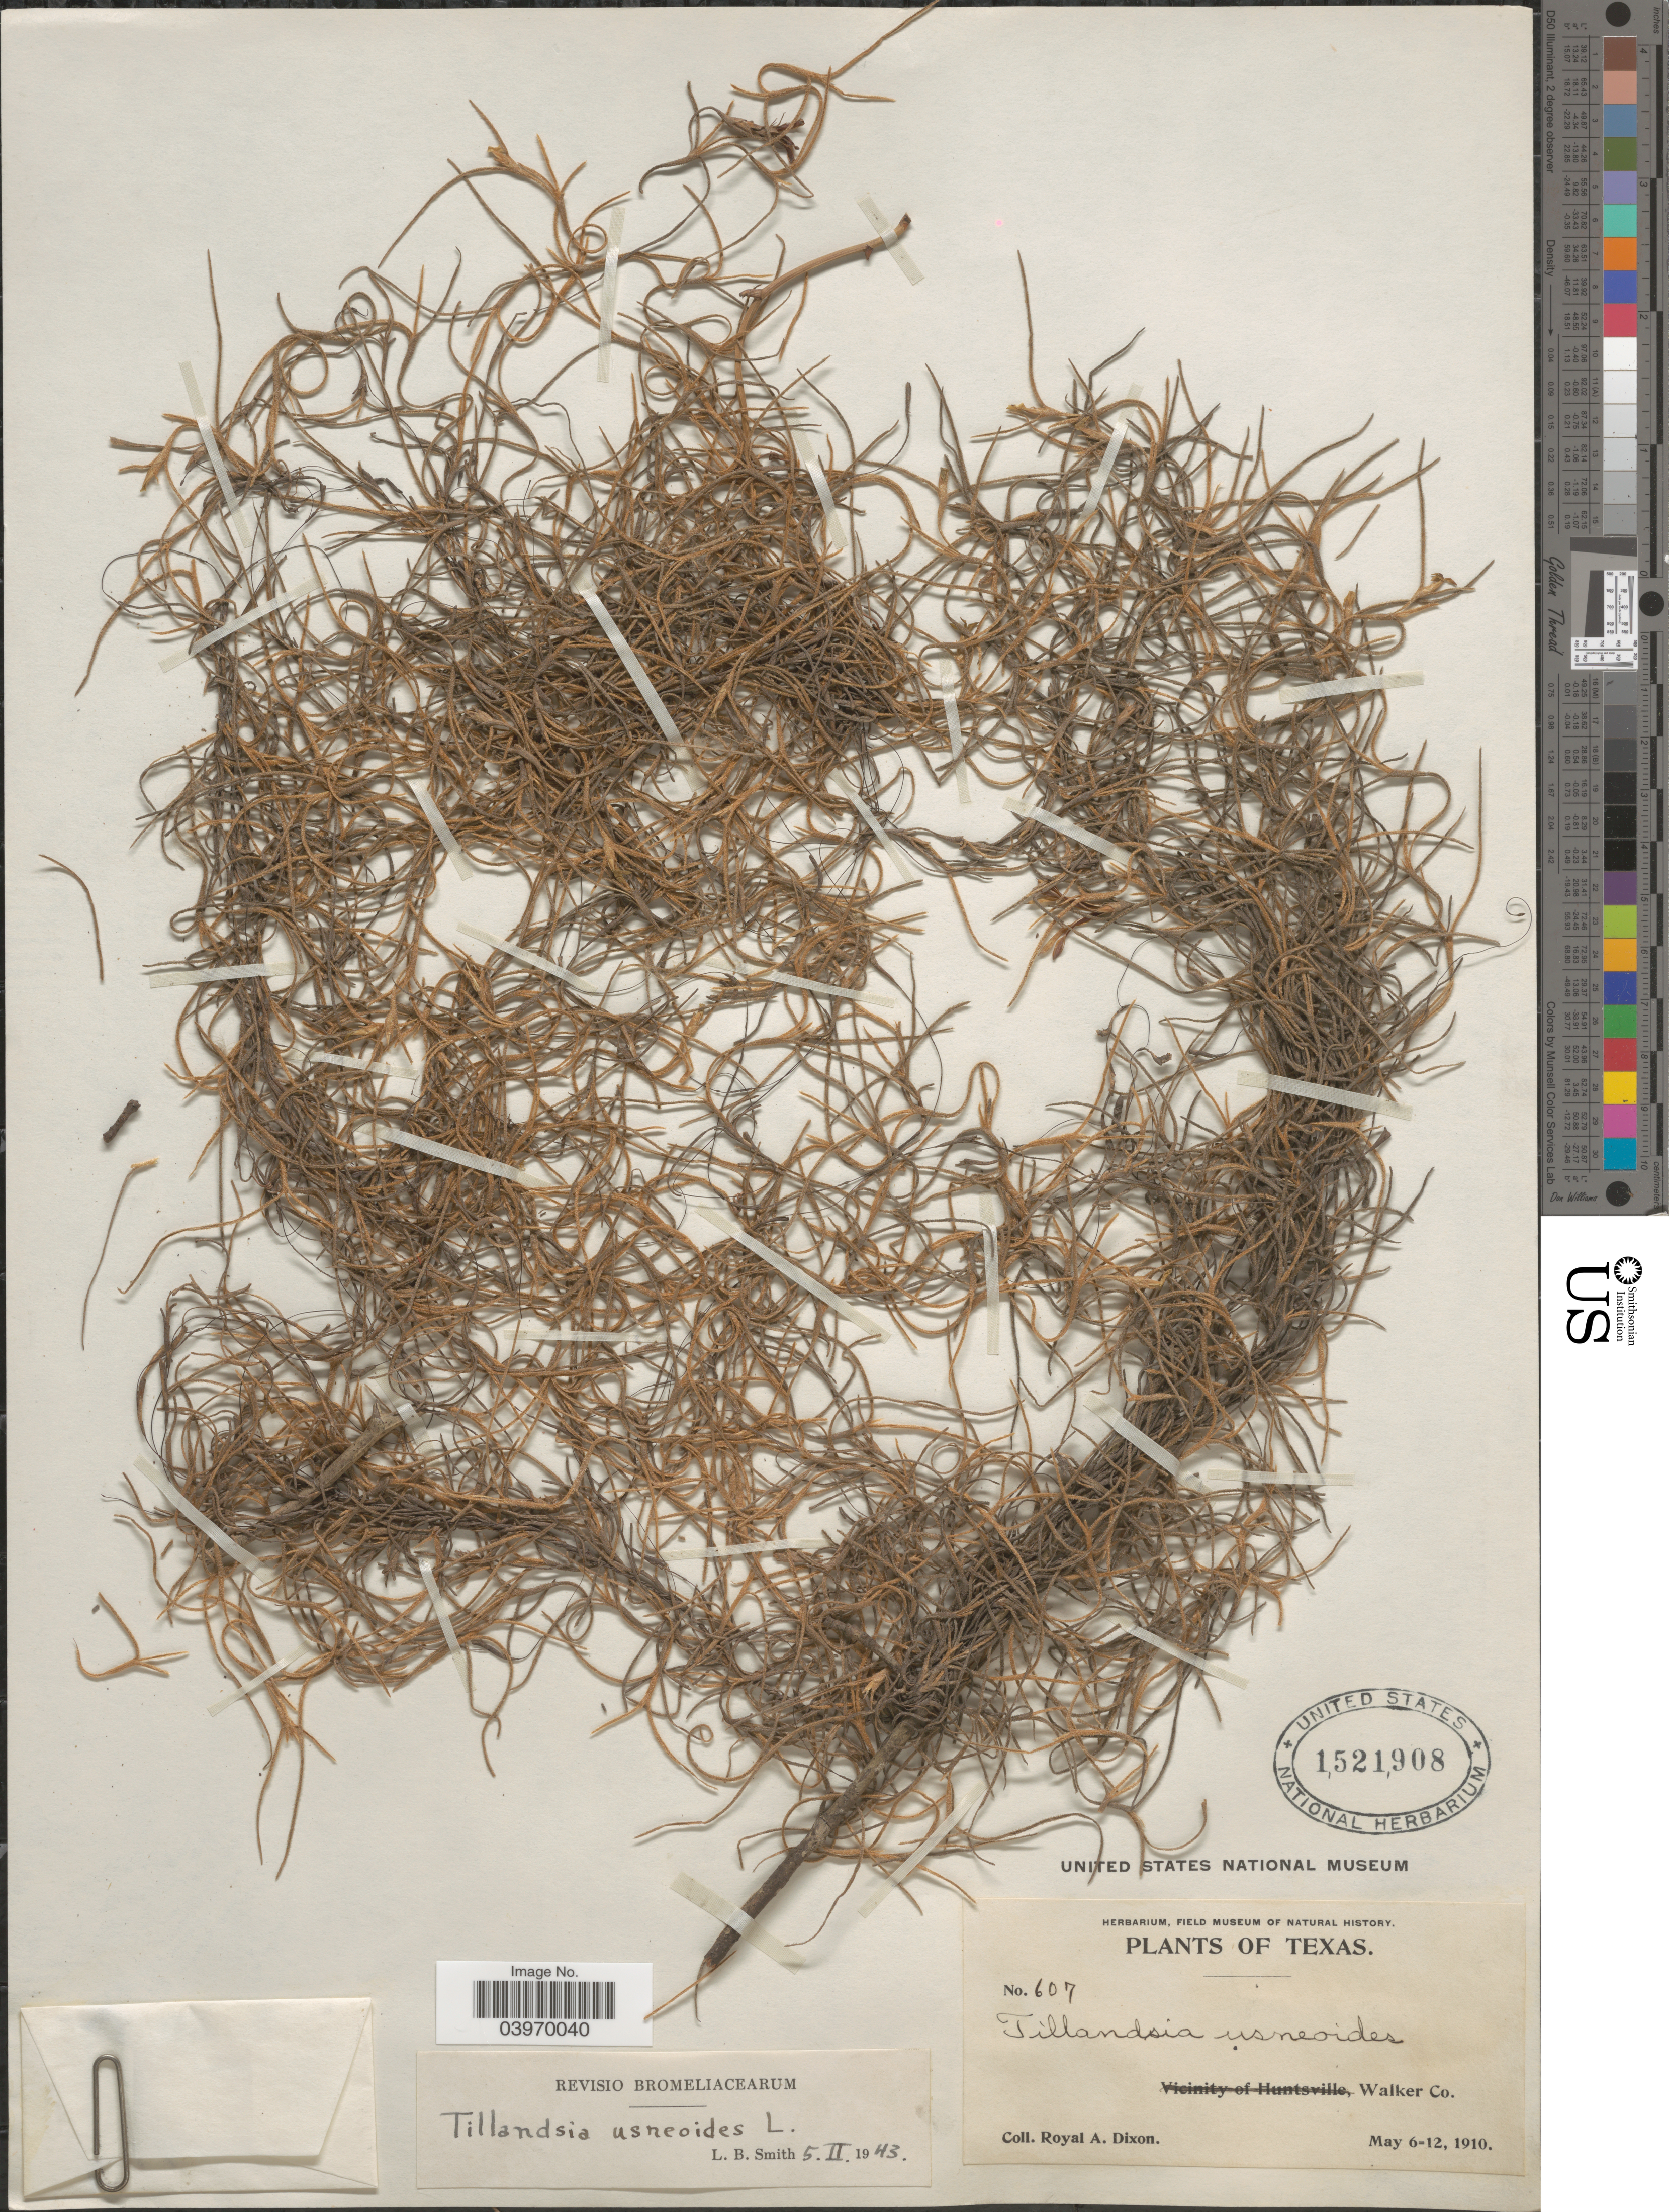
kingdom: Plantae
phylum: Tracheophyta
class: Liliopsida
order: Poales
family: Bromeliaceae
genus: Tillandsia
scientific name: Tillandsia usneoides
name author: (L.) L.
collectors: R. A. Dixon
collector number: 607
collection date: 1910-05-06/1910-05-12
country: United States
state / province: Texas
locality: Walker Co.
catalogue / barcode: US 1521908